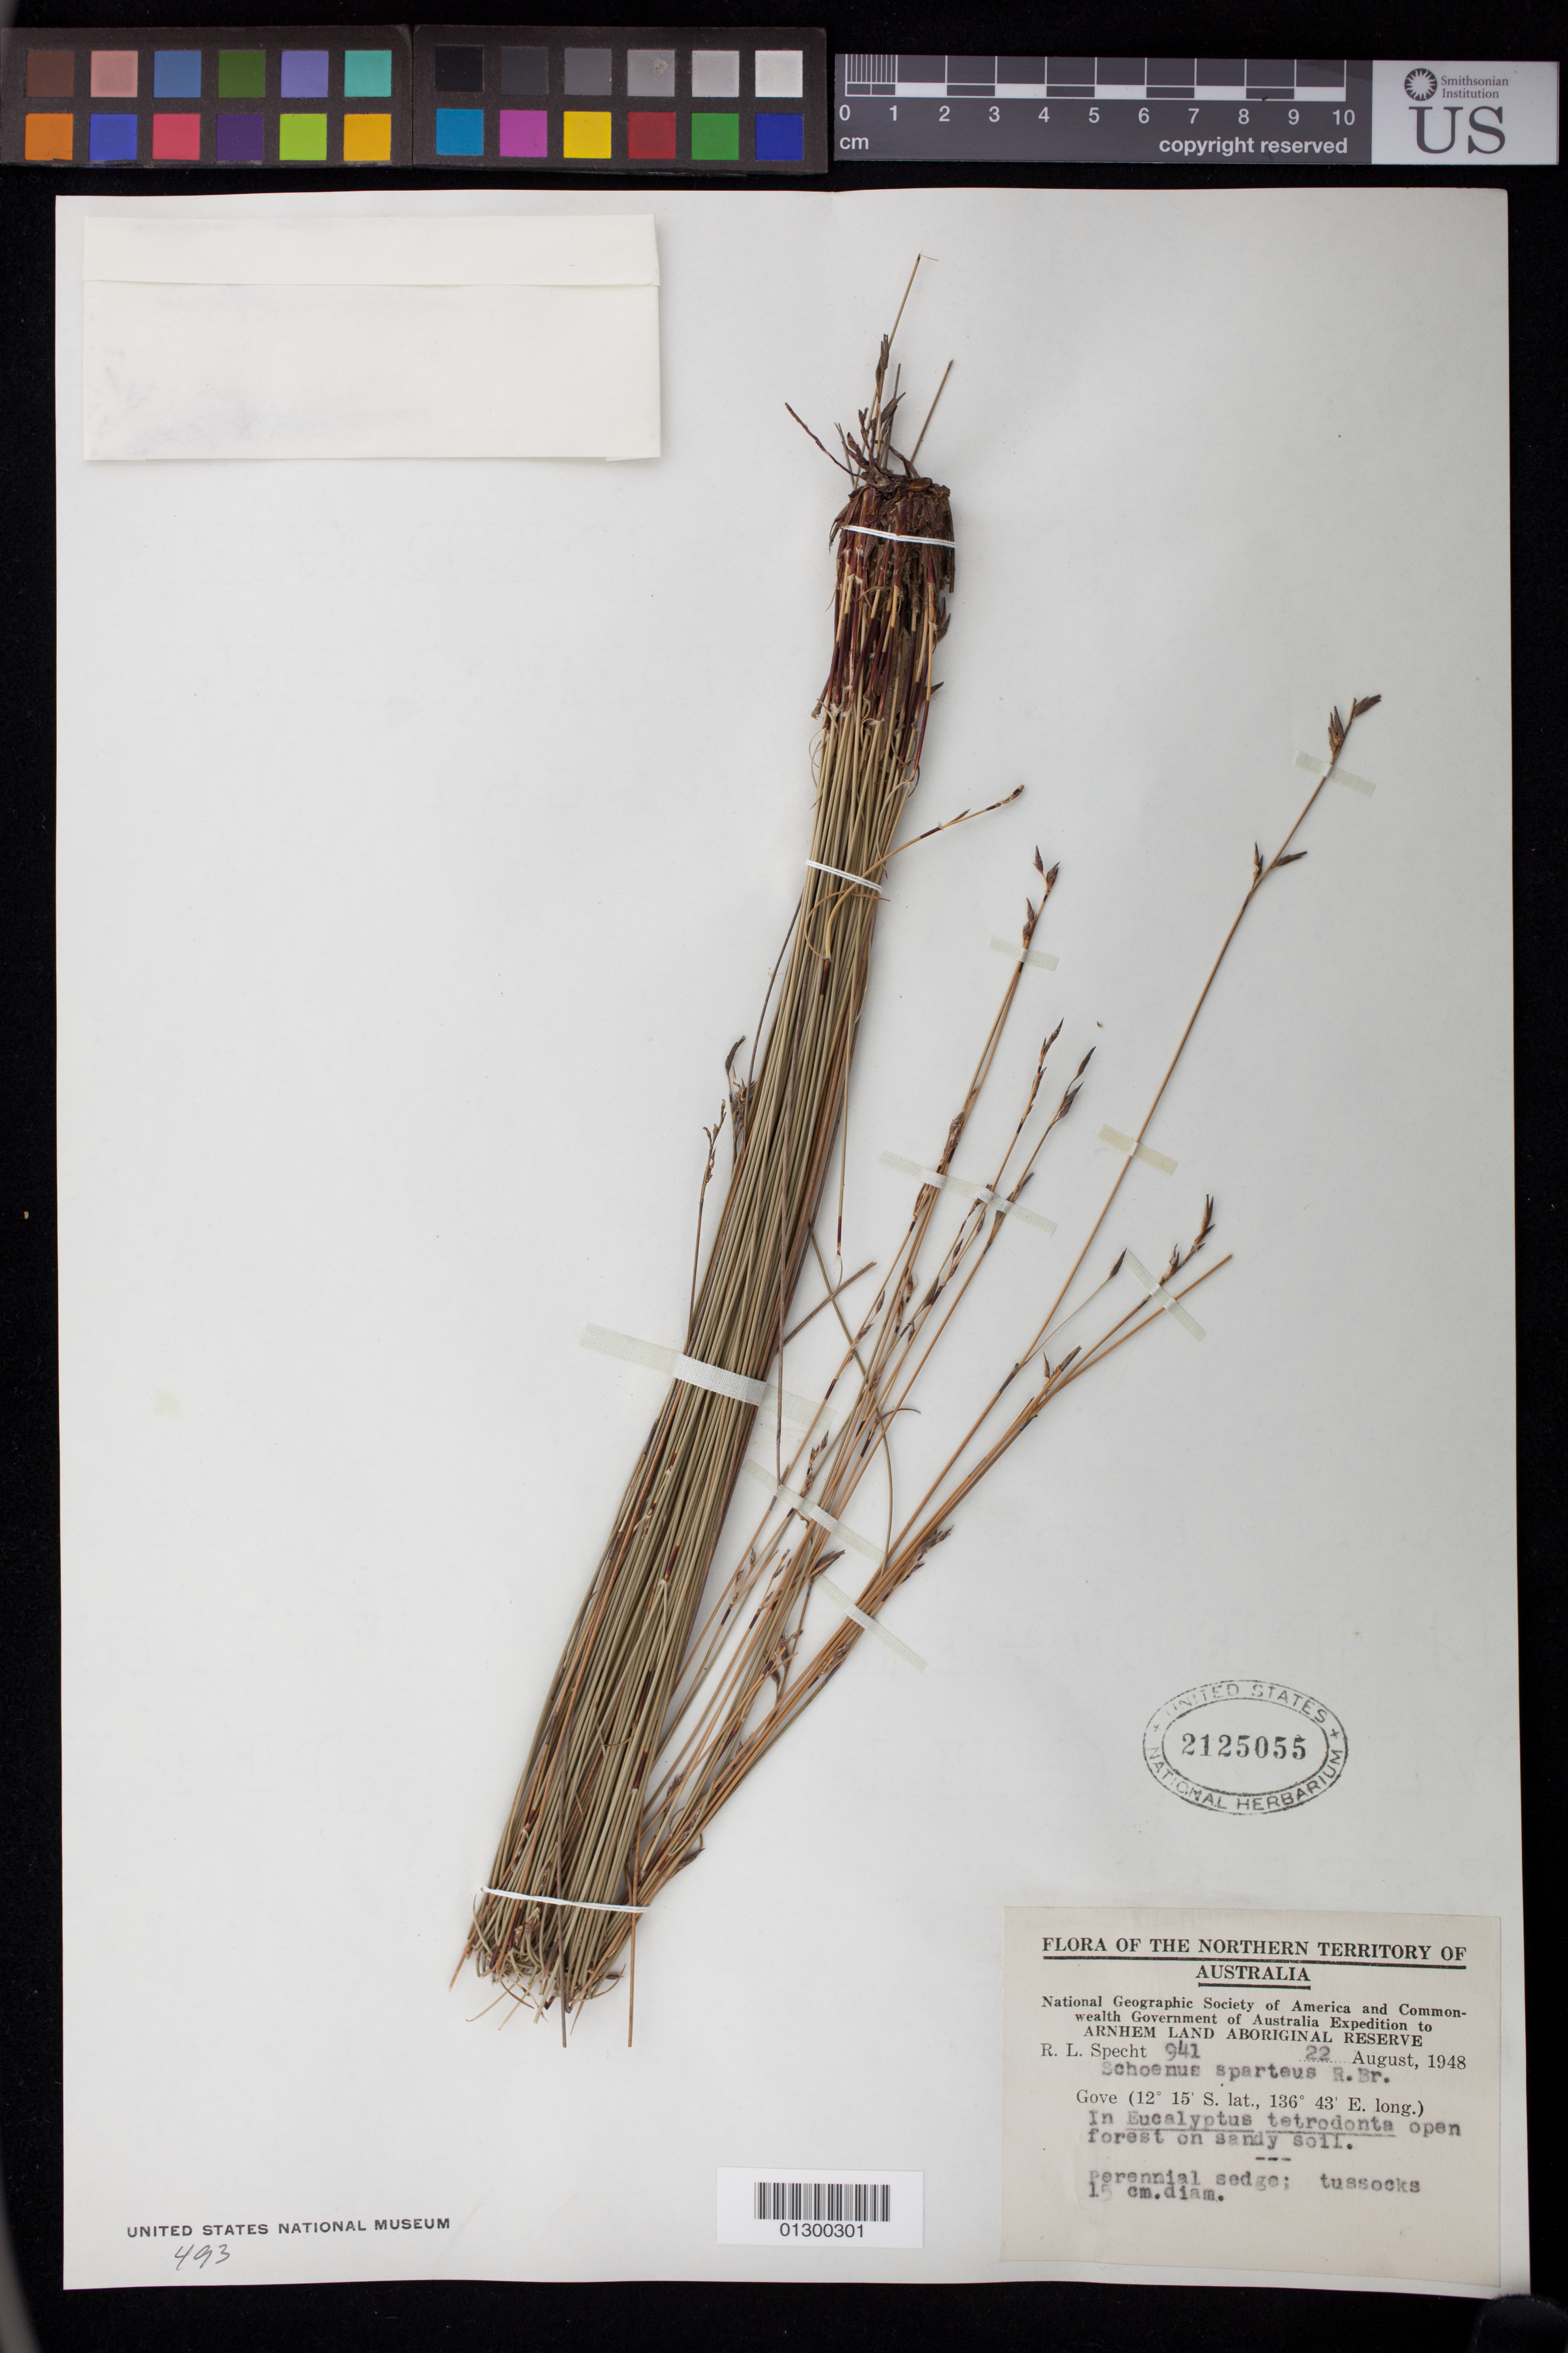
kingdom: Plantae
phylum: Tracheophyta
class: Liliopsida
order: Poales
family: Cyperaceae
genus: Schoenus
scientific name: Schoenus sparteus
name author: R. Br.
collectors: R. L. Specht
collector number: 941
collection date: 1948-08-22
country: Australia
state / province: Northern Territory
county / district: East Arnhem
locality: Gove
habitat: In Eucalyptus tetrodonta open forest on sandy soil.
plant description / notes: Perennial sedge; tussocks 15 cm. diam.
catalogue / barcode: US 2125055